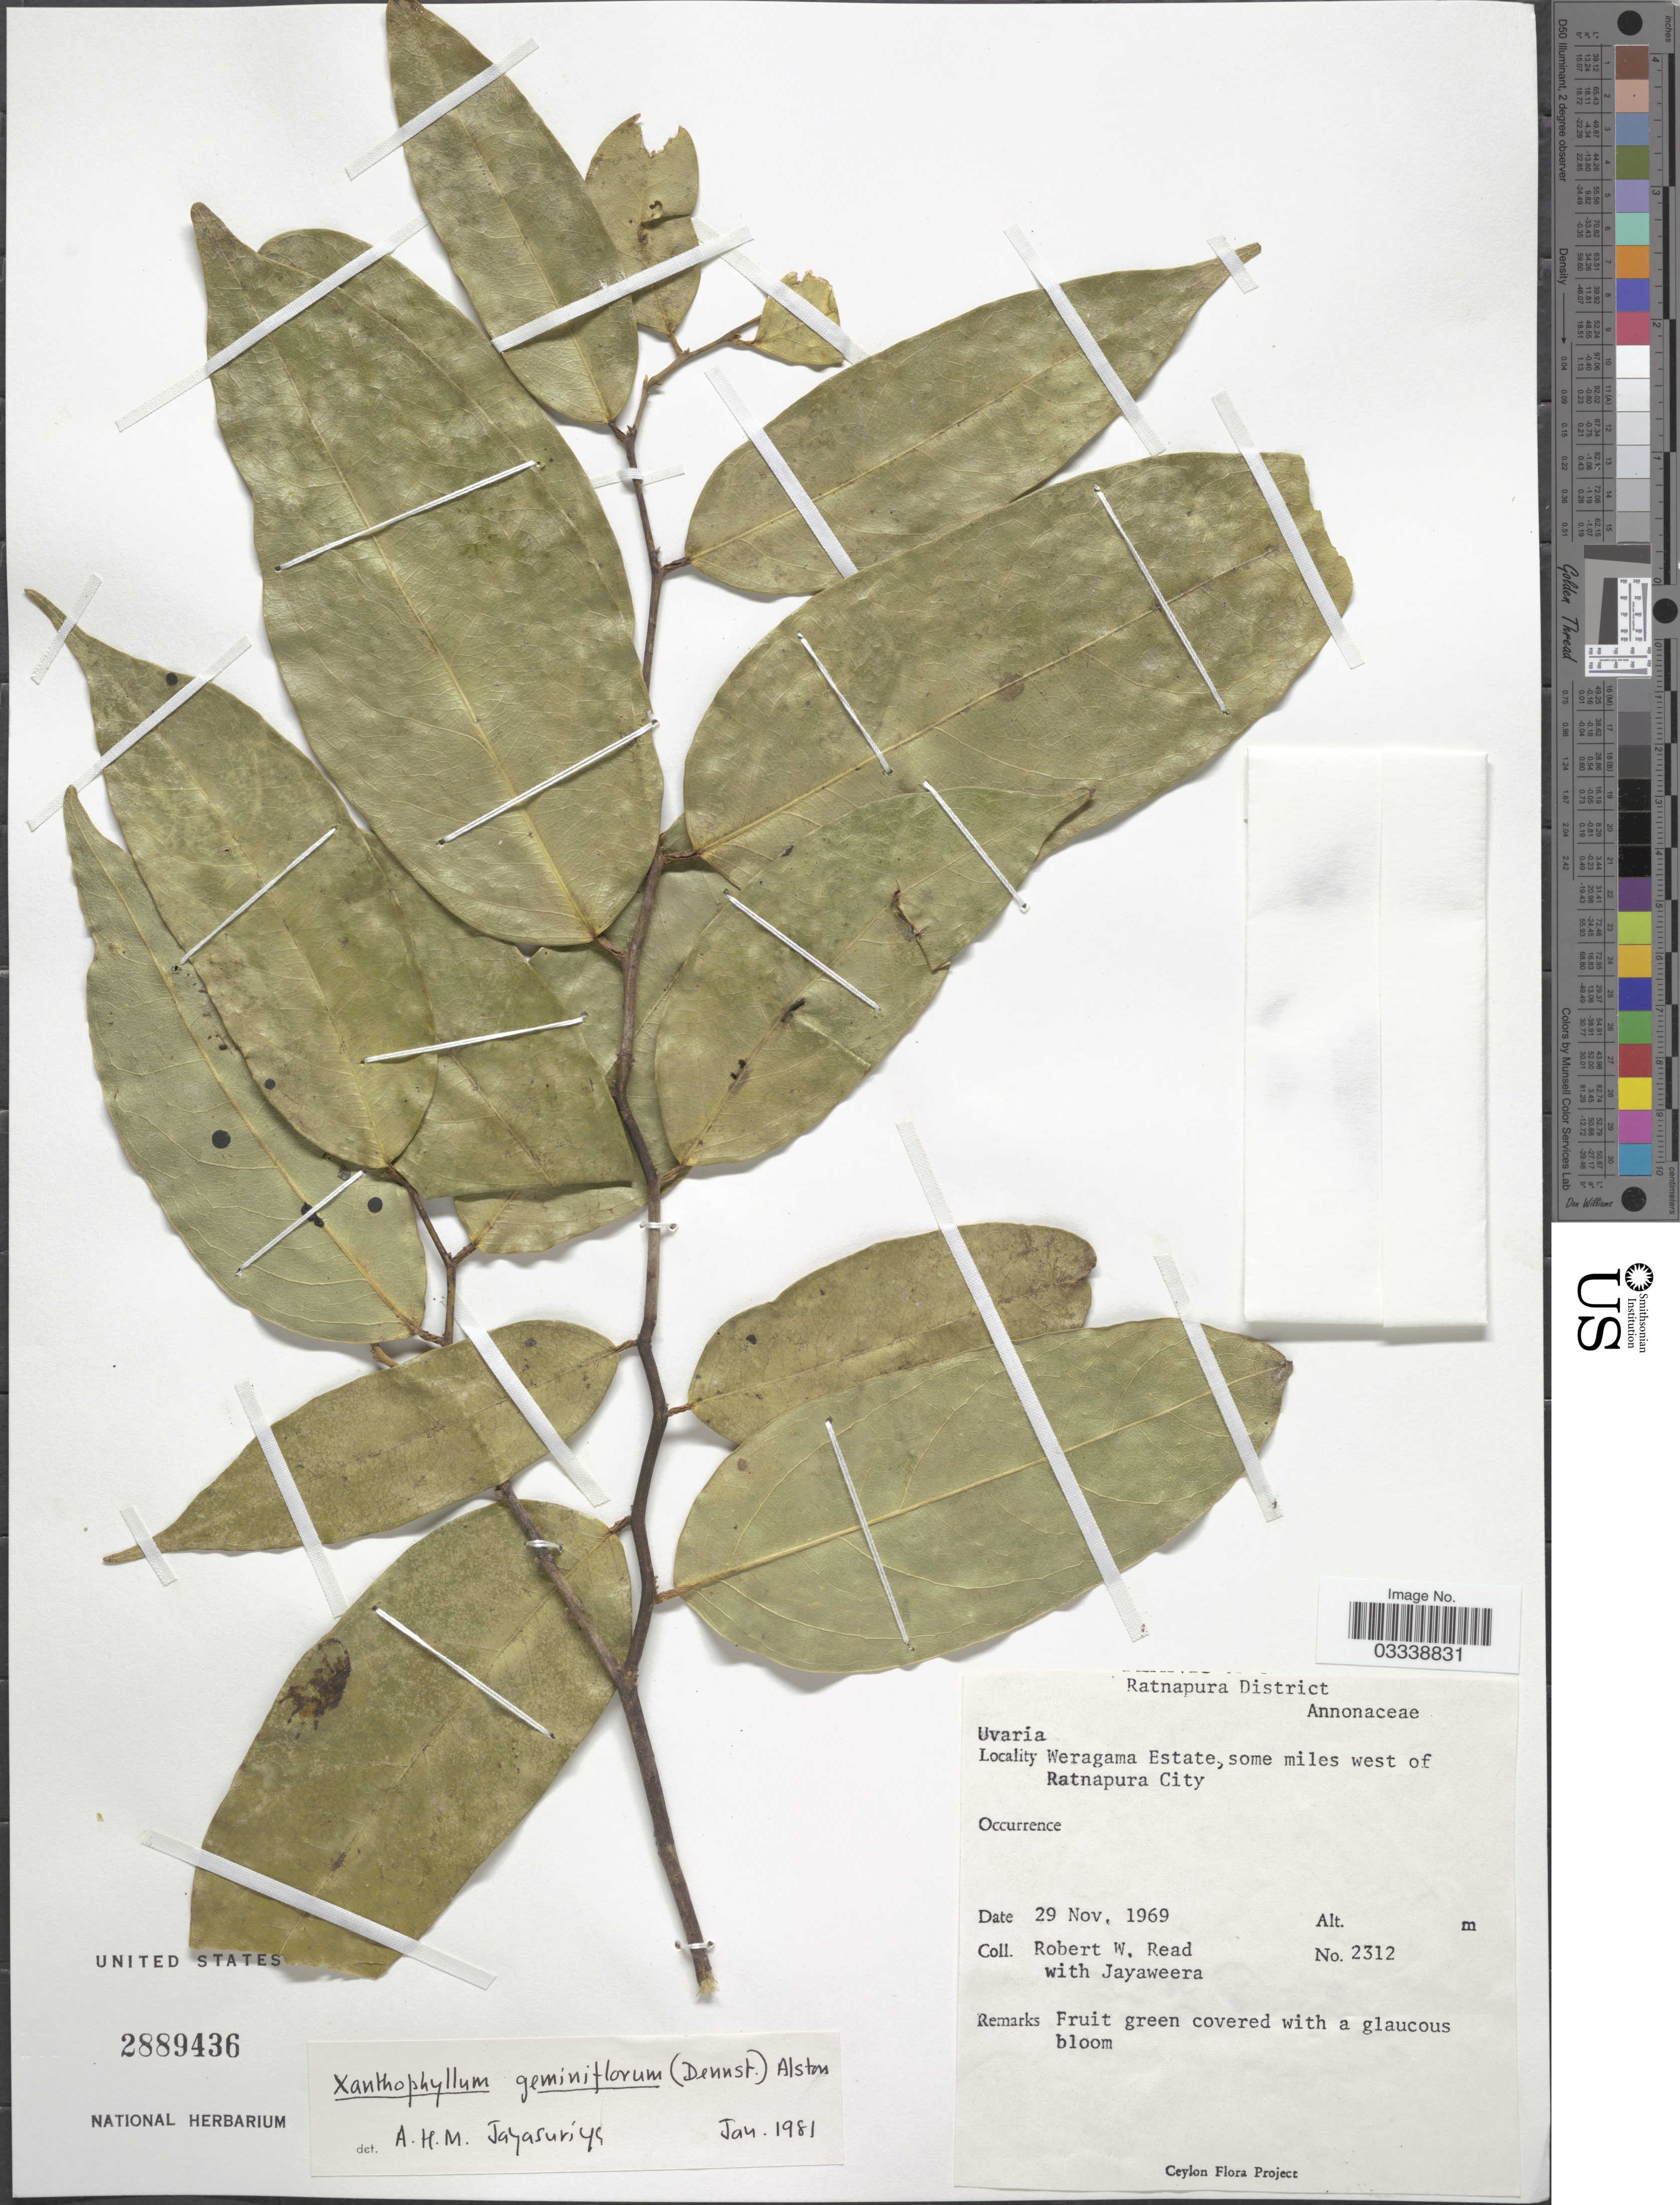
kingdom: Plantae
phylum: Tracheophyta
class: Magnoliopsida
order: Fabales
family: Polygalaceae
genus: Xanthophyllum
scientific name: Xanthophyllum zeylanicum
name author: Meijden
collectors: R. W. Read & -. Jayaweera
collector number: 2312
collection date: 1969-11-29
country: Sri Lanka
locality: [illegible text]. Ratnapura District. Weragama Estate, some miles west of Ratnapura City.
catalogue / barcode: US 2889436